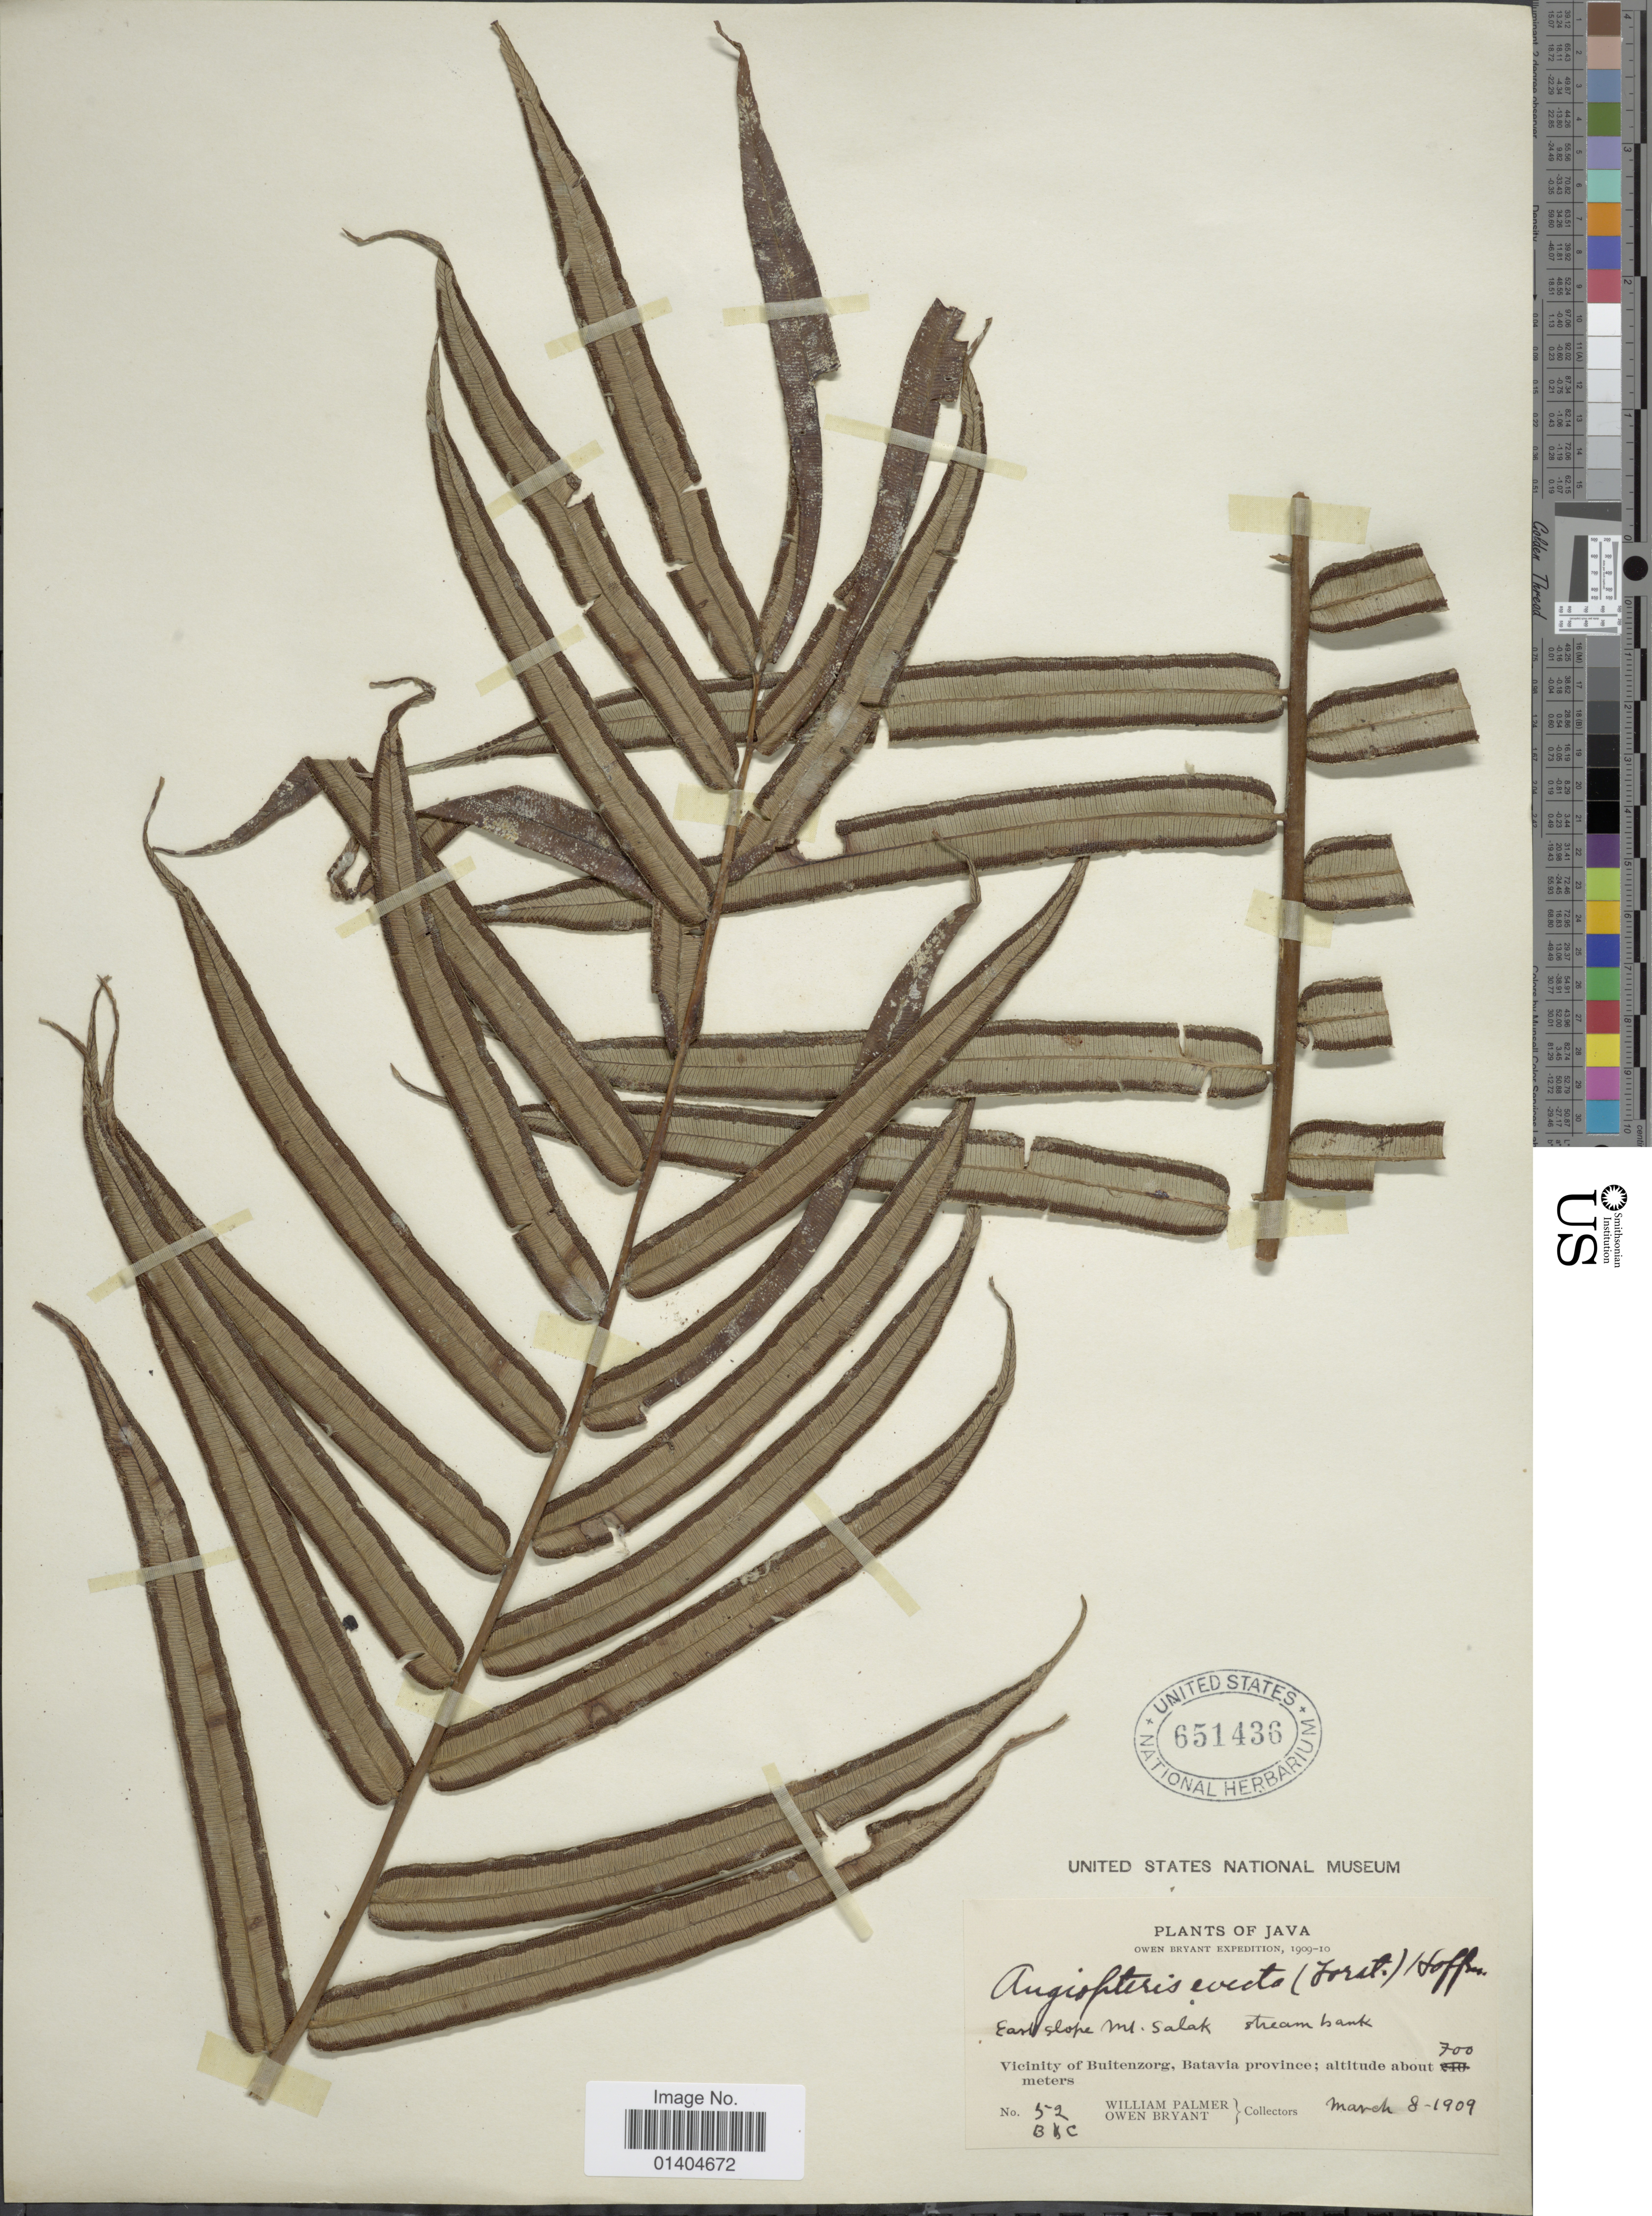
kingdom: Plantae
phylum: Tracheophyta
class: Polypodiopsida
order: Marattiales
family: Marattiaceae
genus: Angiopteris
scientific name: Angiopteris evecta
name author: (G. Forst.) Hoffm.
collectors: W. Palmer & O. Bryant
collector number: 52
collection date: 1909-03-08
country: Indonesia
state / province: Java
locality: East slope Mt. Salak, Vicinity of Buitenzorg, Batavia province.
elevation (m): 700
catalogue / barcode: US 651436